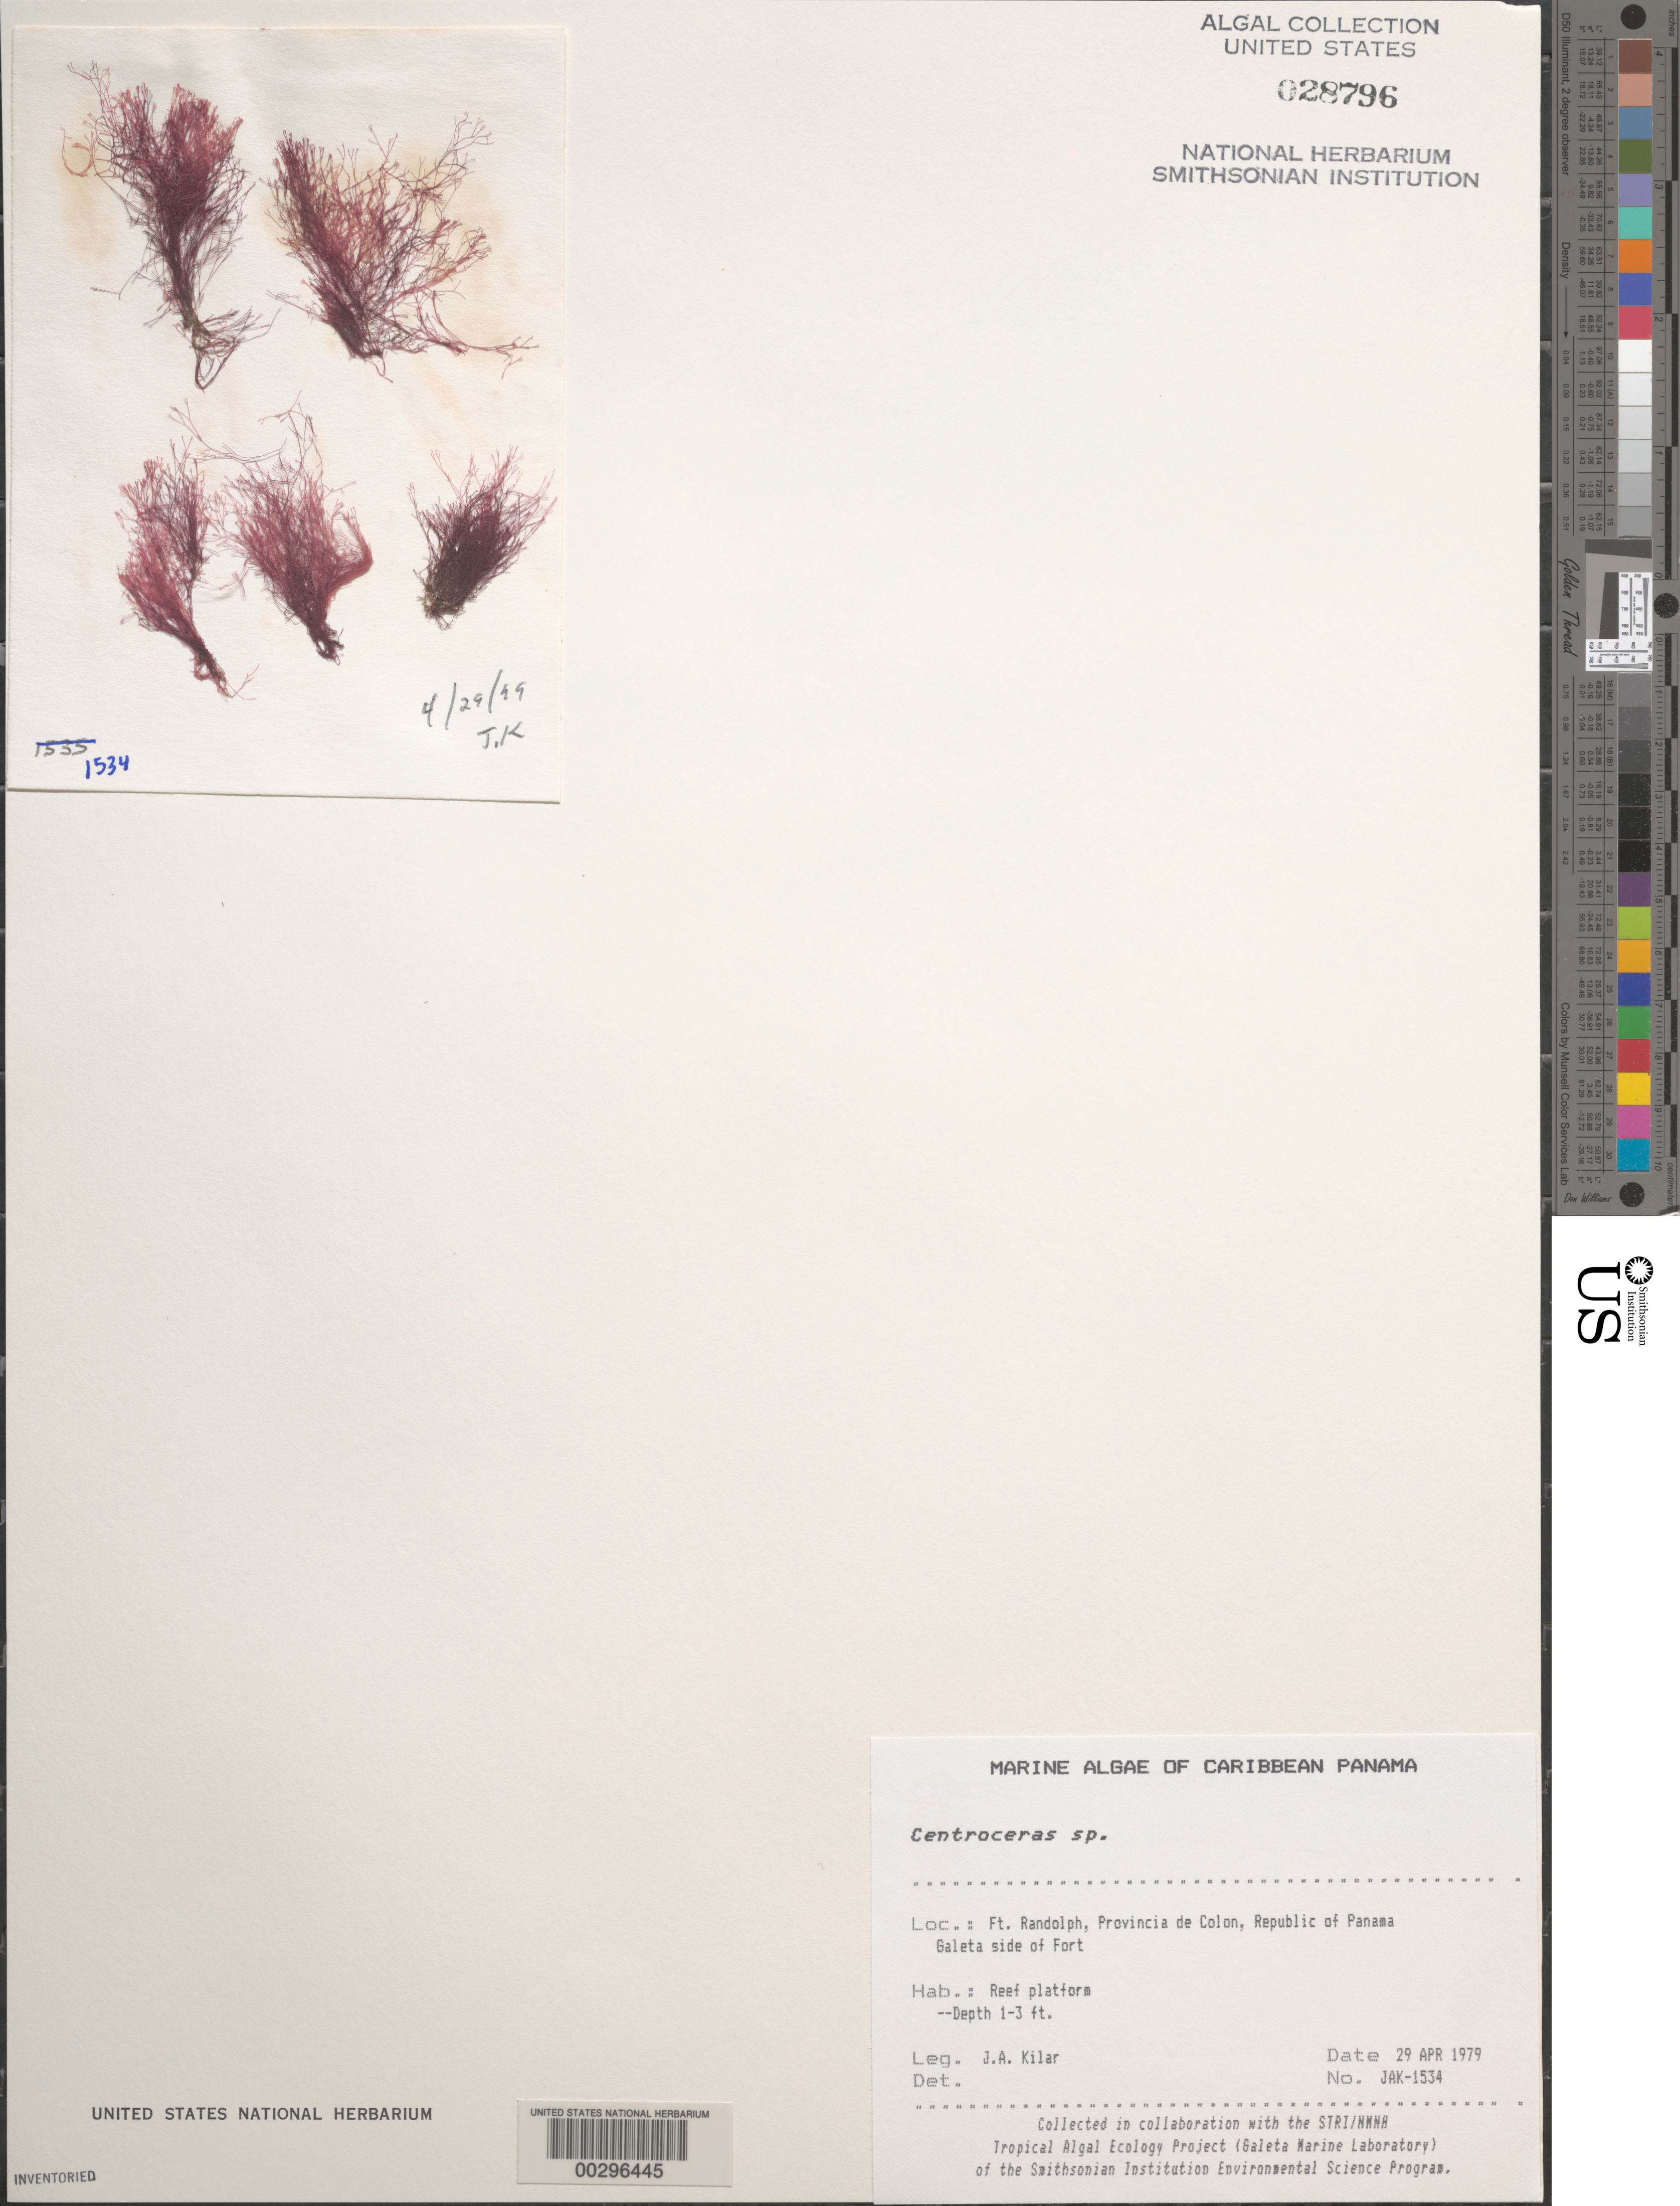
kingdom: Plantae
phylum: Rhodophyta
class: Florideophyceae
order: Ceramiales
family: Ceramiaceae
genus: Centroceras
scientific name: Centroceras sp.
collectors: J. A. Kilar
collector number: JAK-1534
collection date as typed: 29 Apr 1979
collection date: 1979-04-29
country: Panama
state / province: Colón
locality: Fort Randolph, Galeta side of fort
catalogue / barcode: US 28796